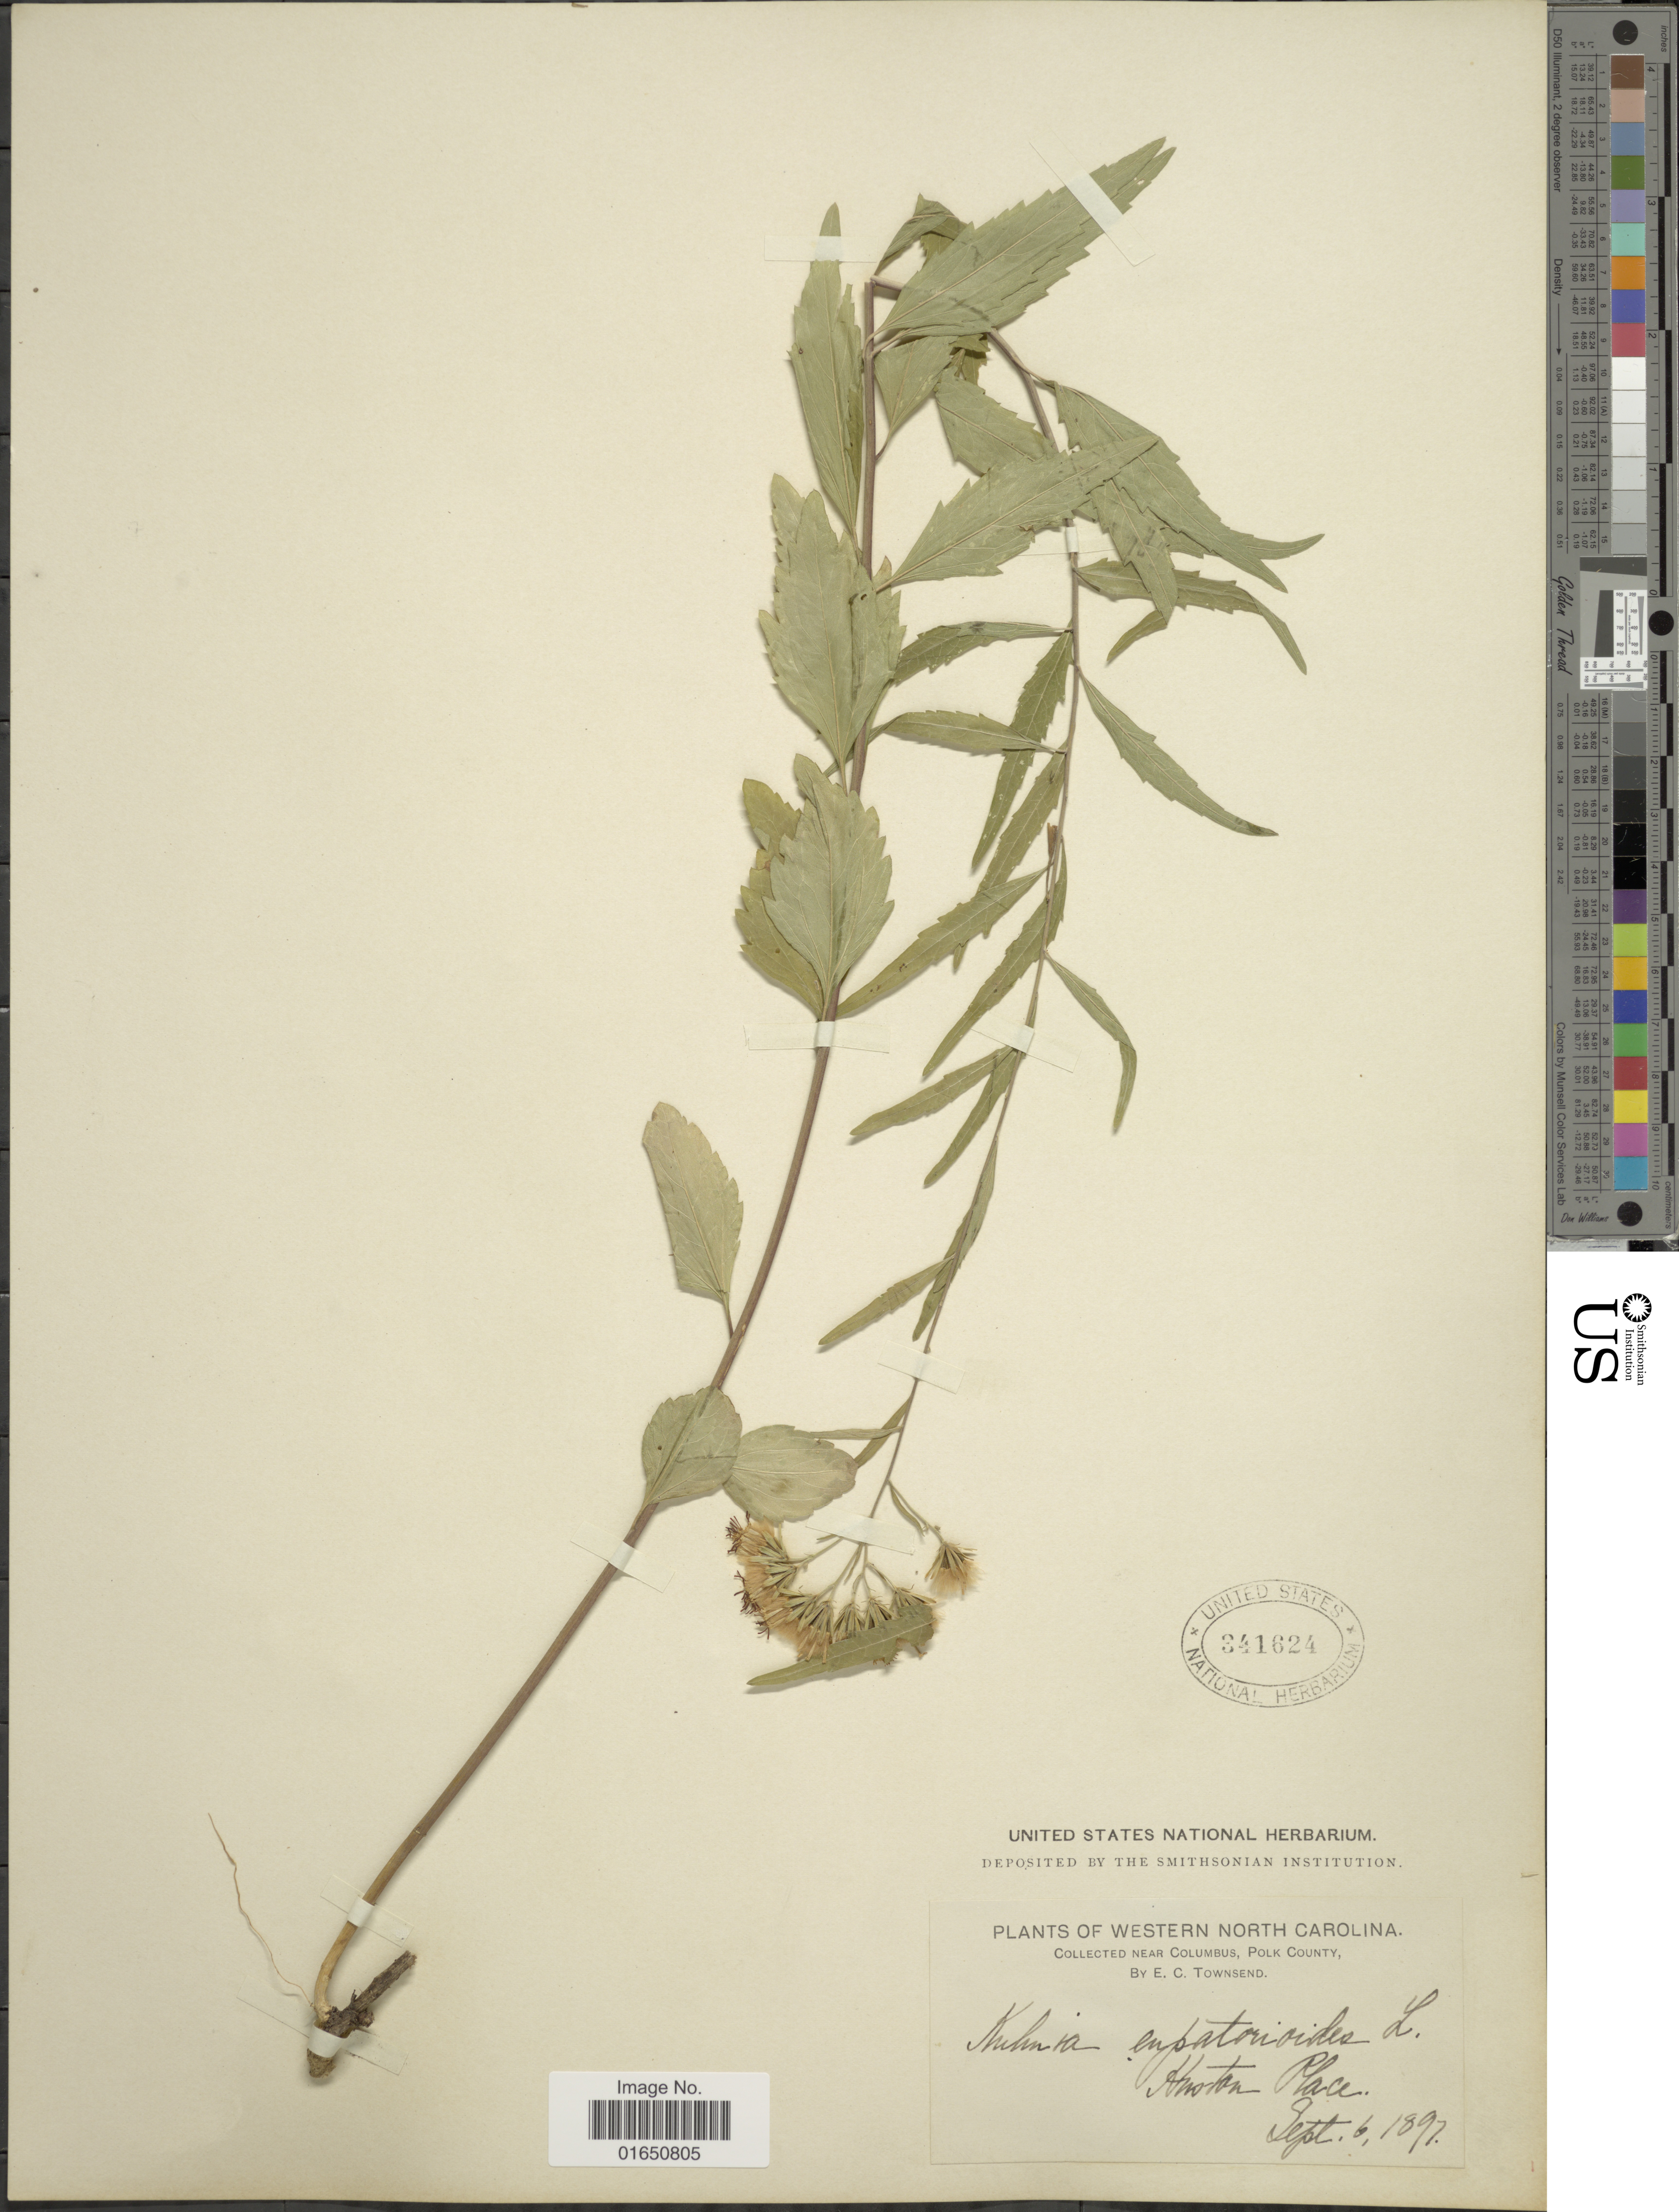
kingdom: Plantae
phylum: Tracheophyta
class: Magnoliopsida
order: Asterales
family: Asteraceae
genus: Brickellia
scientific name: Brickellia eupatorioides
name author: (L.) Shinners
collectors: E. C. Townsend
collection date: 1897-09-06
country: United States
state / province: North Carolina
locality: Western North Carolina. Near Columbus, Polk County. Hunston Place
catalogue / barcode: US 341624